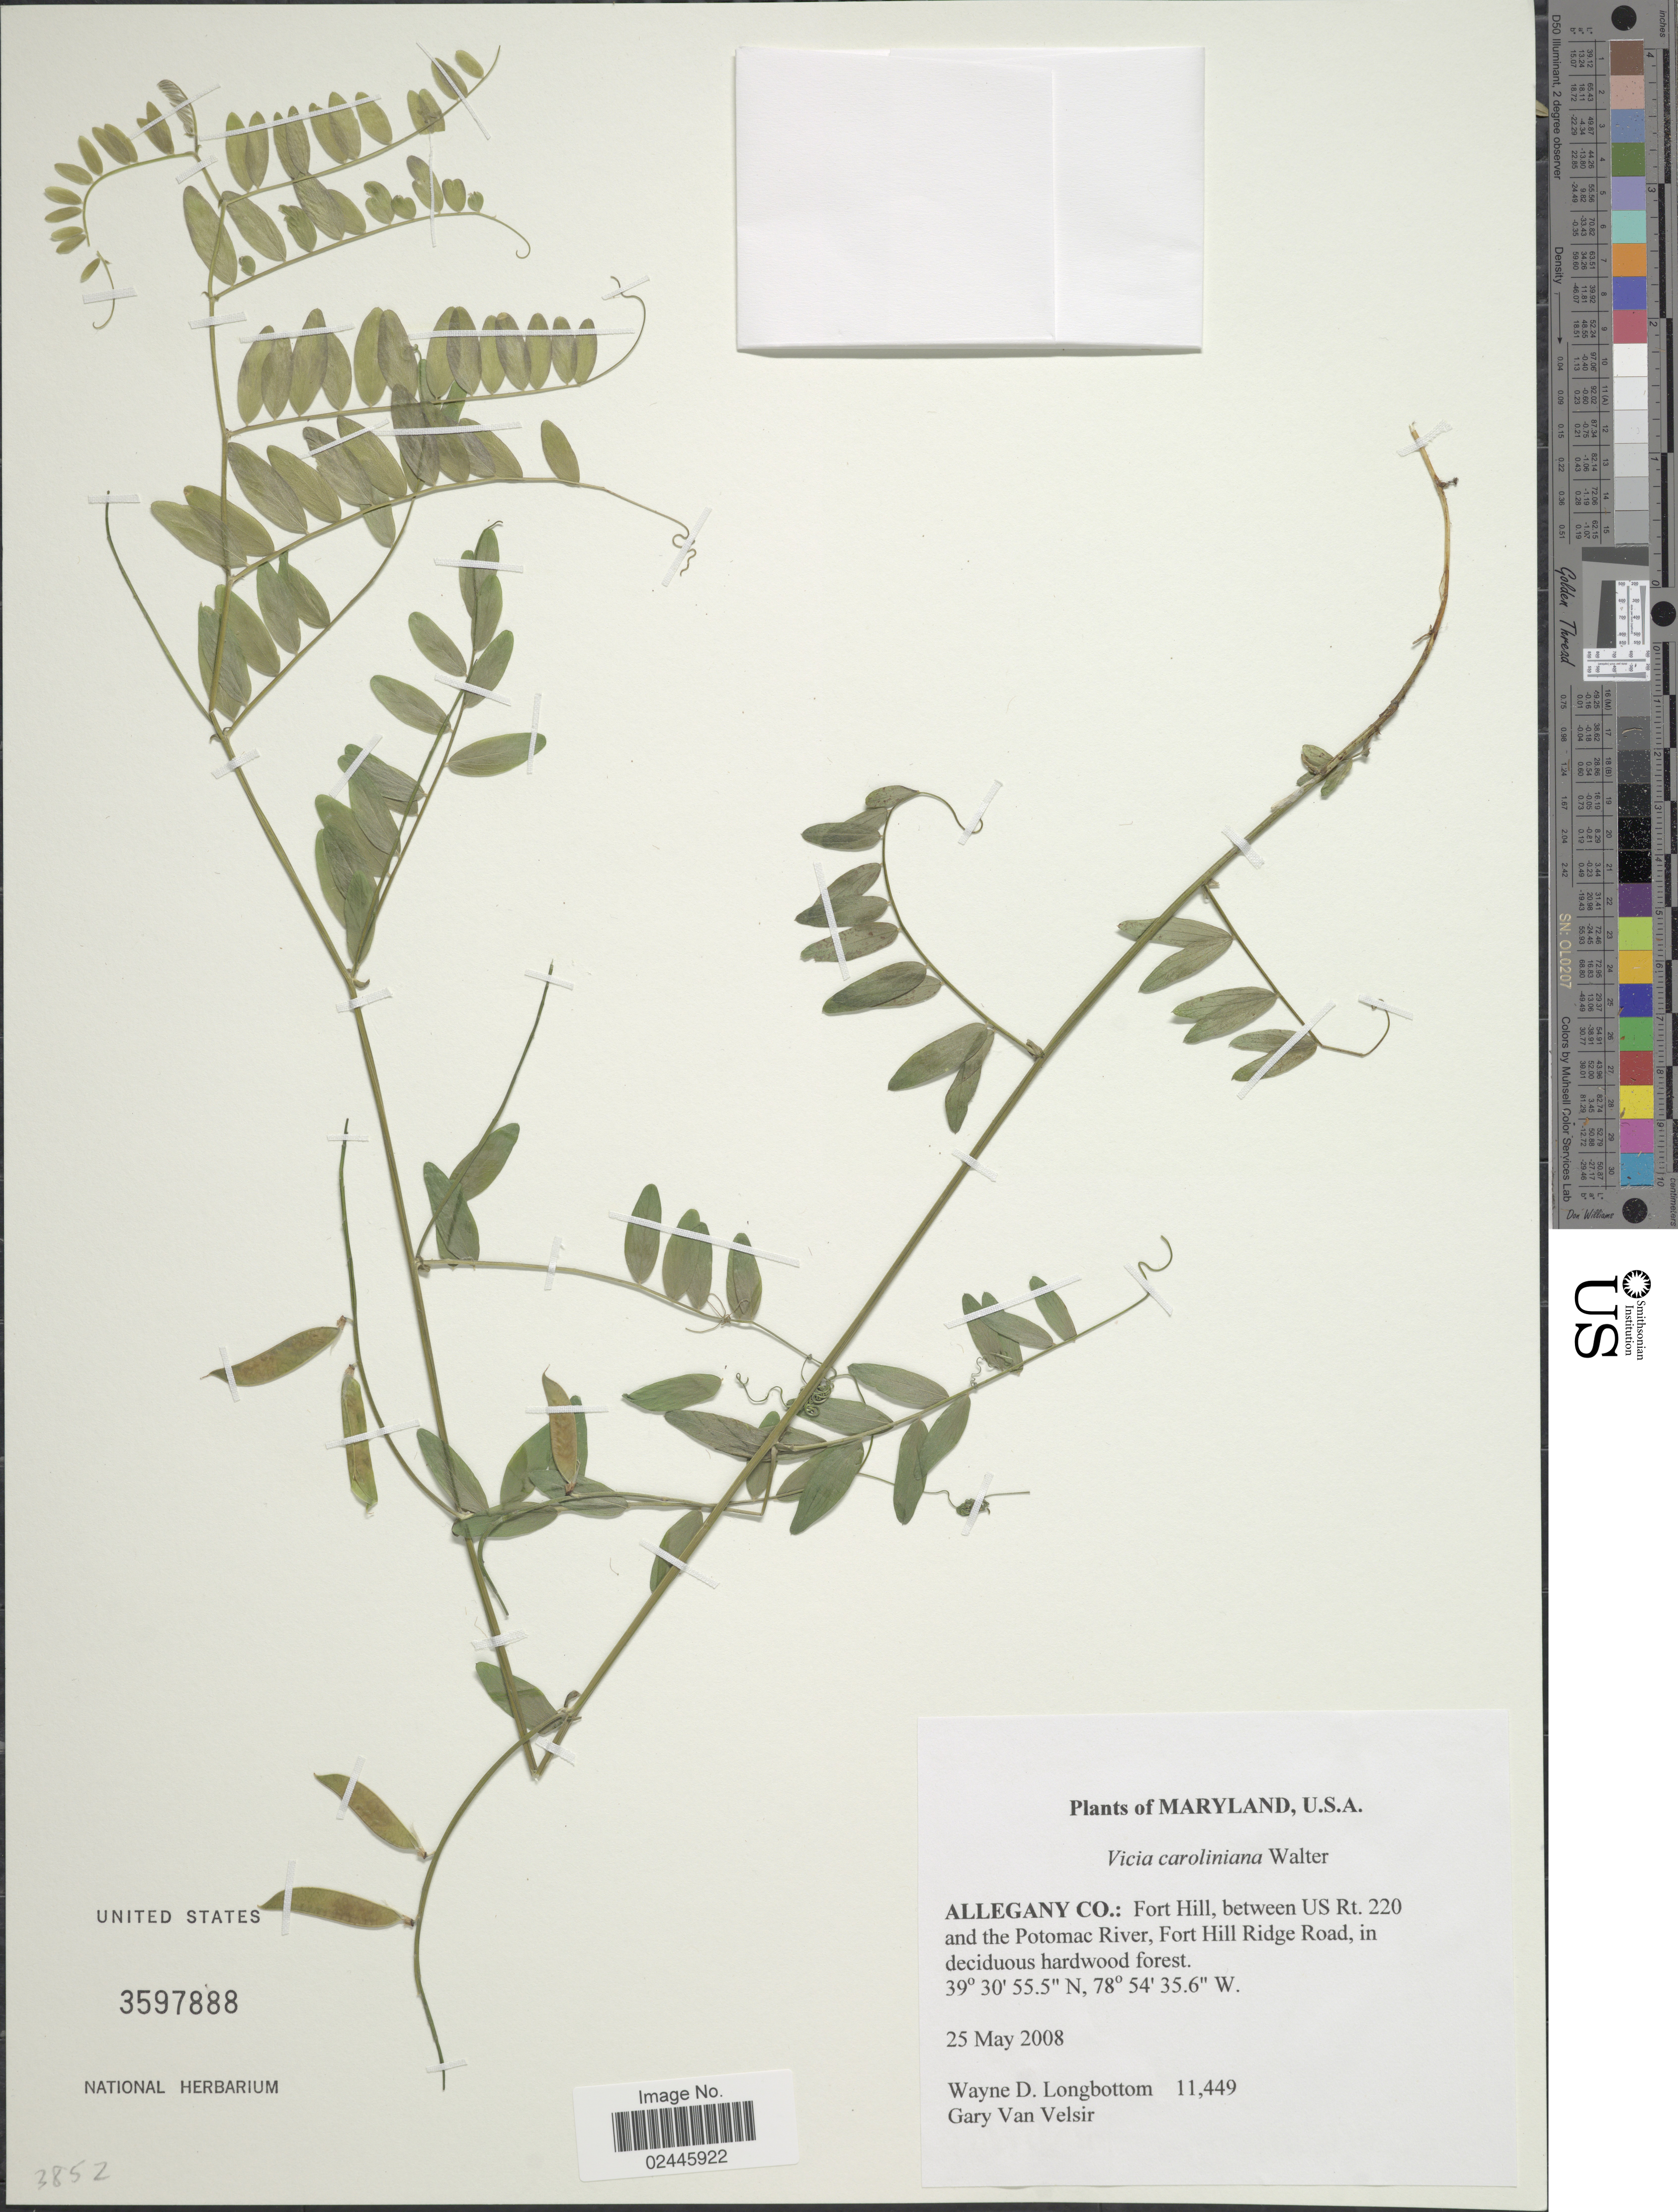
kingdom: Plantae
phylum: Tracheophyta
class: Magnoliopsida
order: Fabales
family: Fabaceae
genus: Vicia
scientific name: Vicia caroliniana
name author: Walter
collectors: W. D. Longbottom & G. Van Velsir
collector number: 11449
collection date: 2008-05-25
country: United States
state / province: Maryland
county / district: Allegany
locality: Allegany Co.: Fort Hill, between US Rt. 220 and the Potomac River, Fort Hill Ridge Road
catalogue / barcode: US 3597888